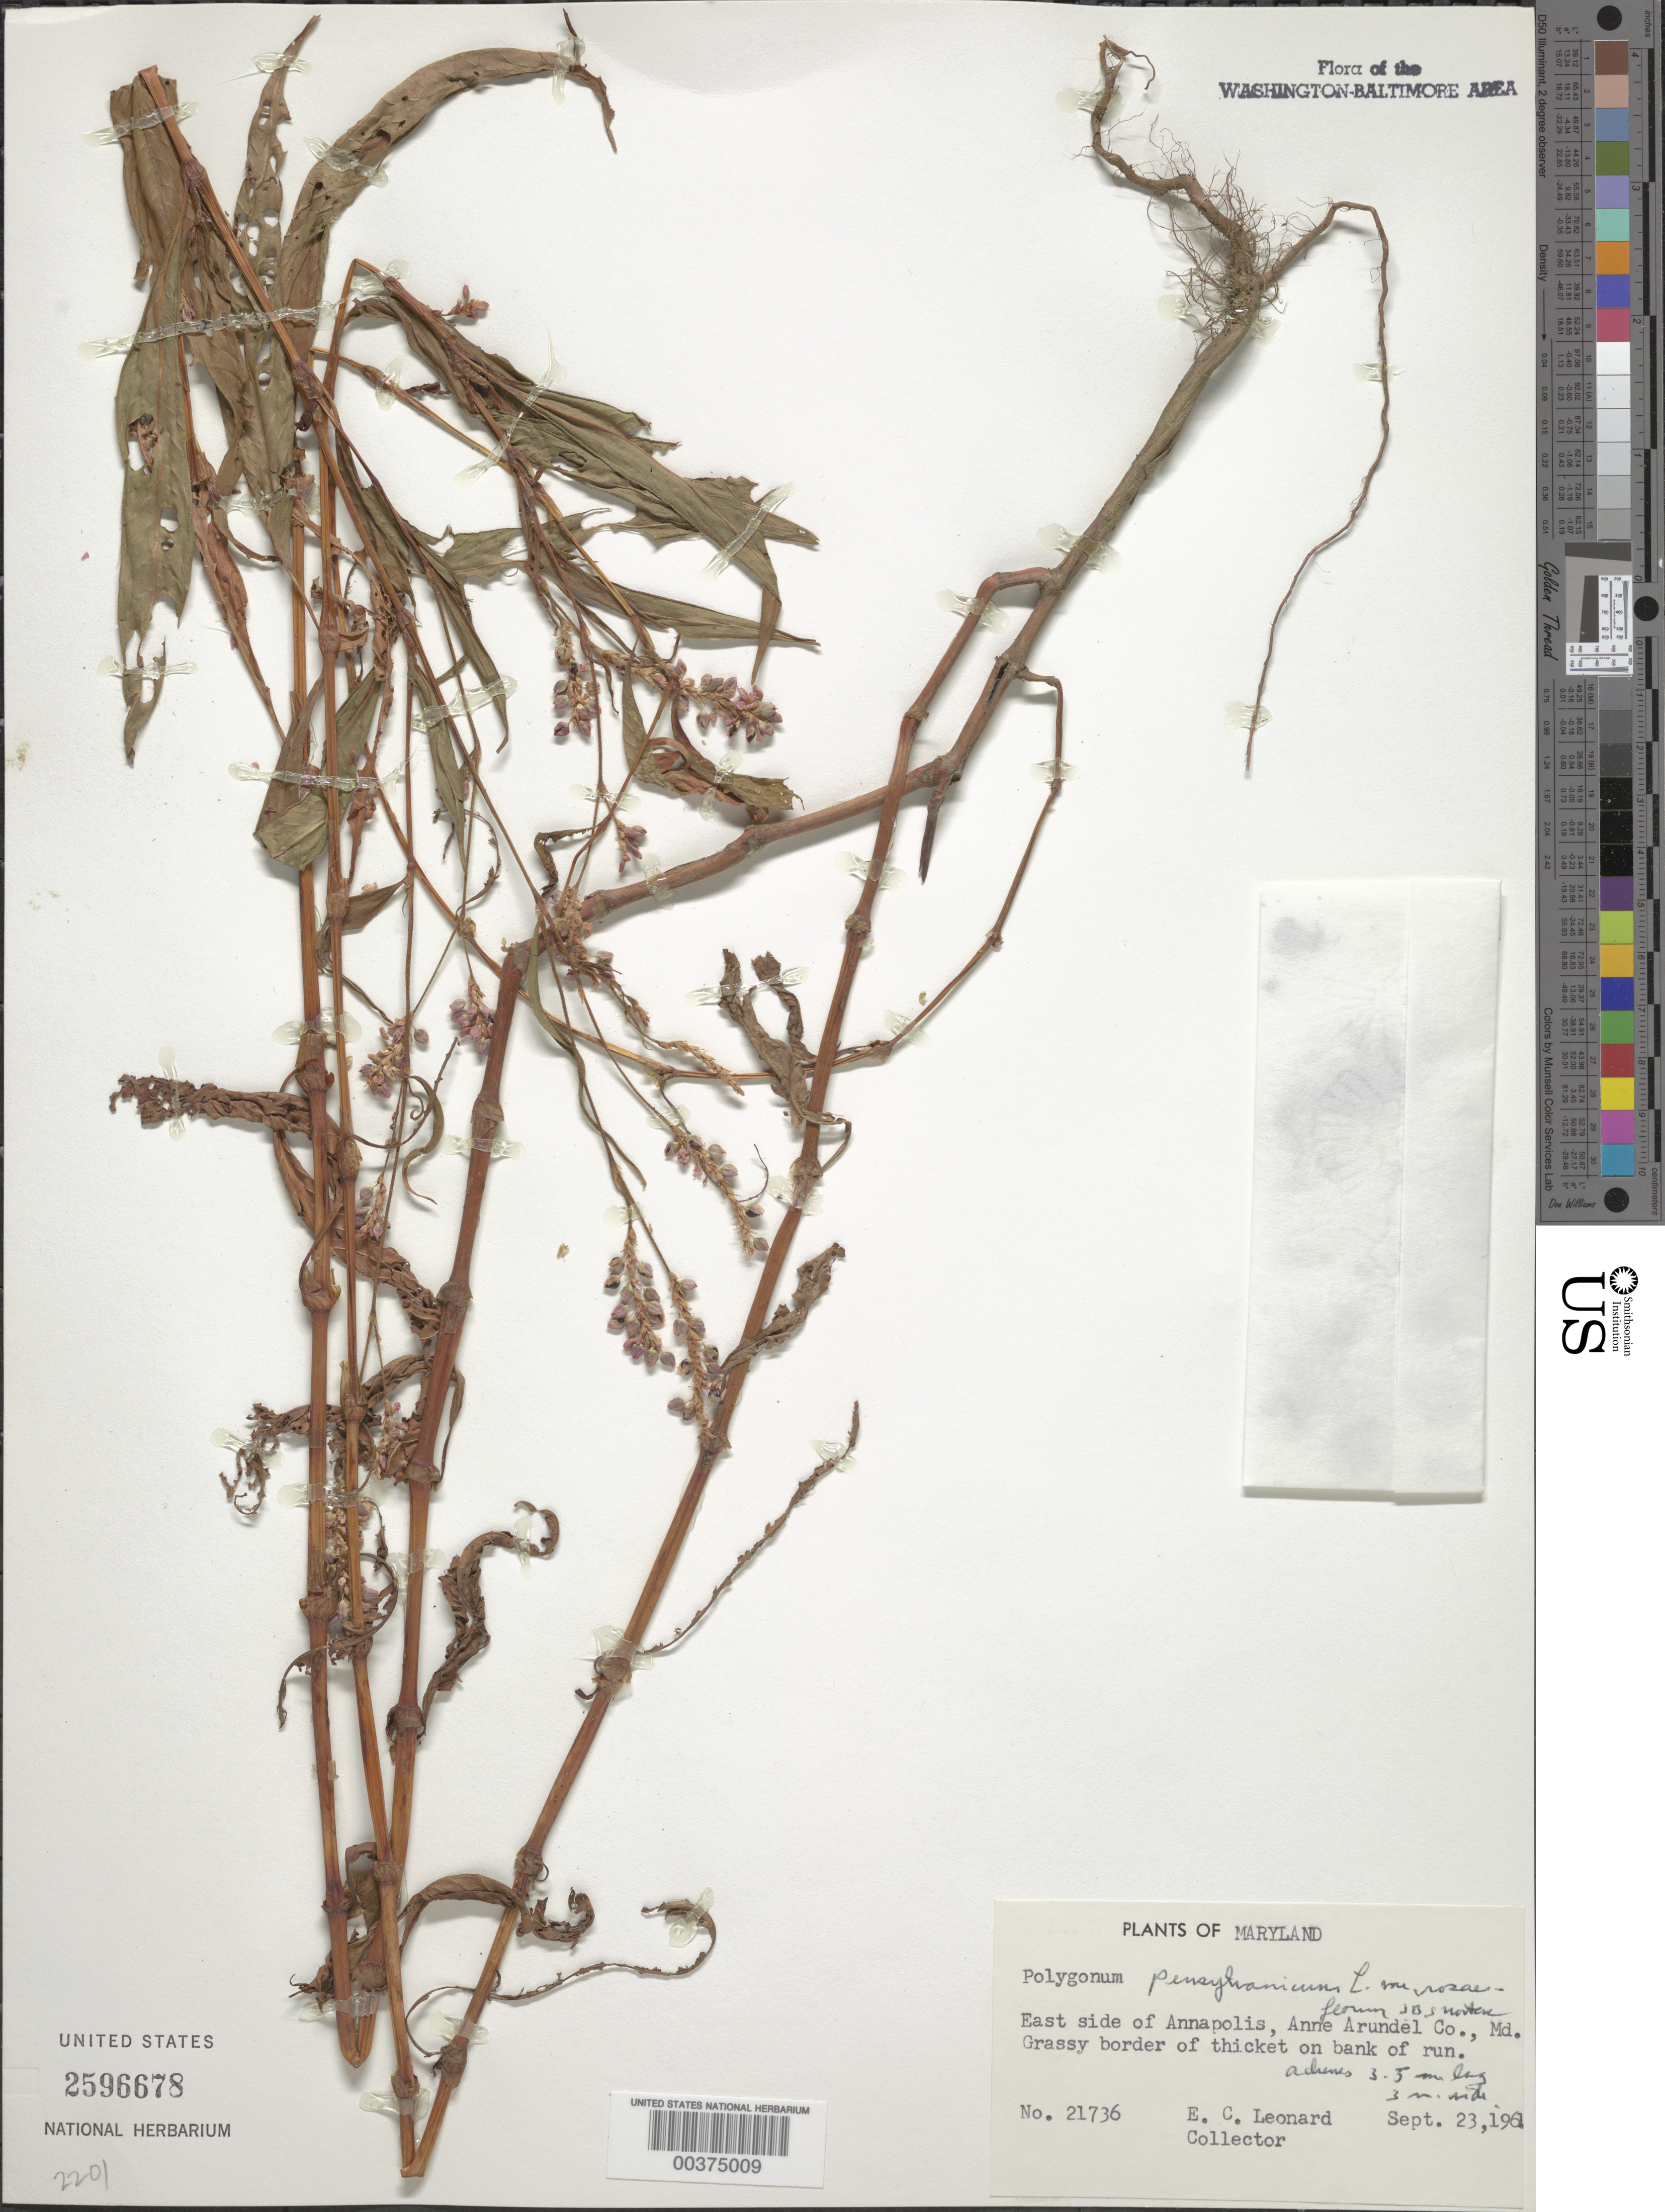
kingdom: Plantae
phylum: Tracheophyta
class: Magnoliopsida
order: Caryophyllales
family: Polygonaceae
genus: Persicaria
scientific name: Persicaria pensylvanica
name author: (L.) M. Gómez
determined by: Atha, D. E.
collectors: E. C. Leonard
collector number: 21736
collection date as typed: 23 Sep 1961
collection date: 1961-09-23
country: United States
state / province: Maryland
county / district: Anne Arundel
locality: Annapolis, east side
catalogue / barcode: US 2596678